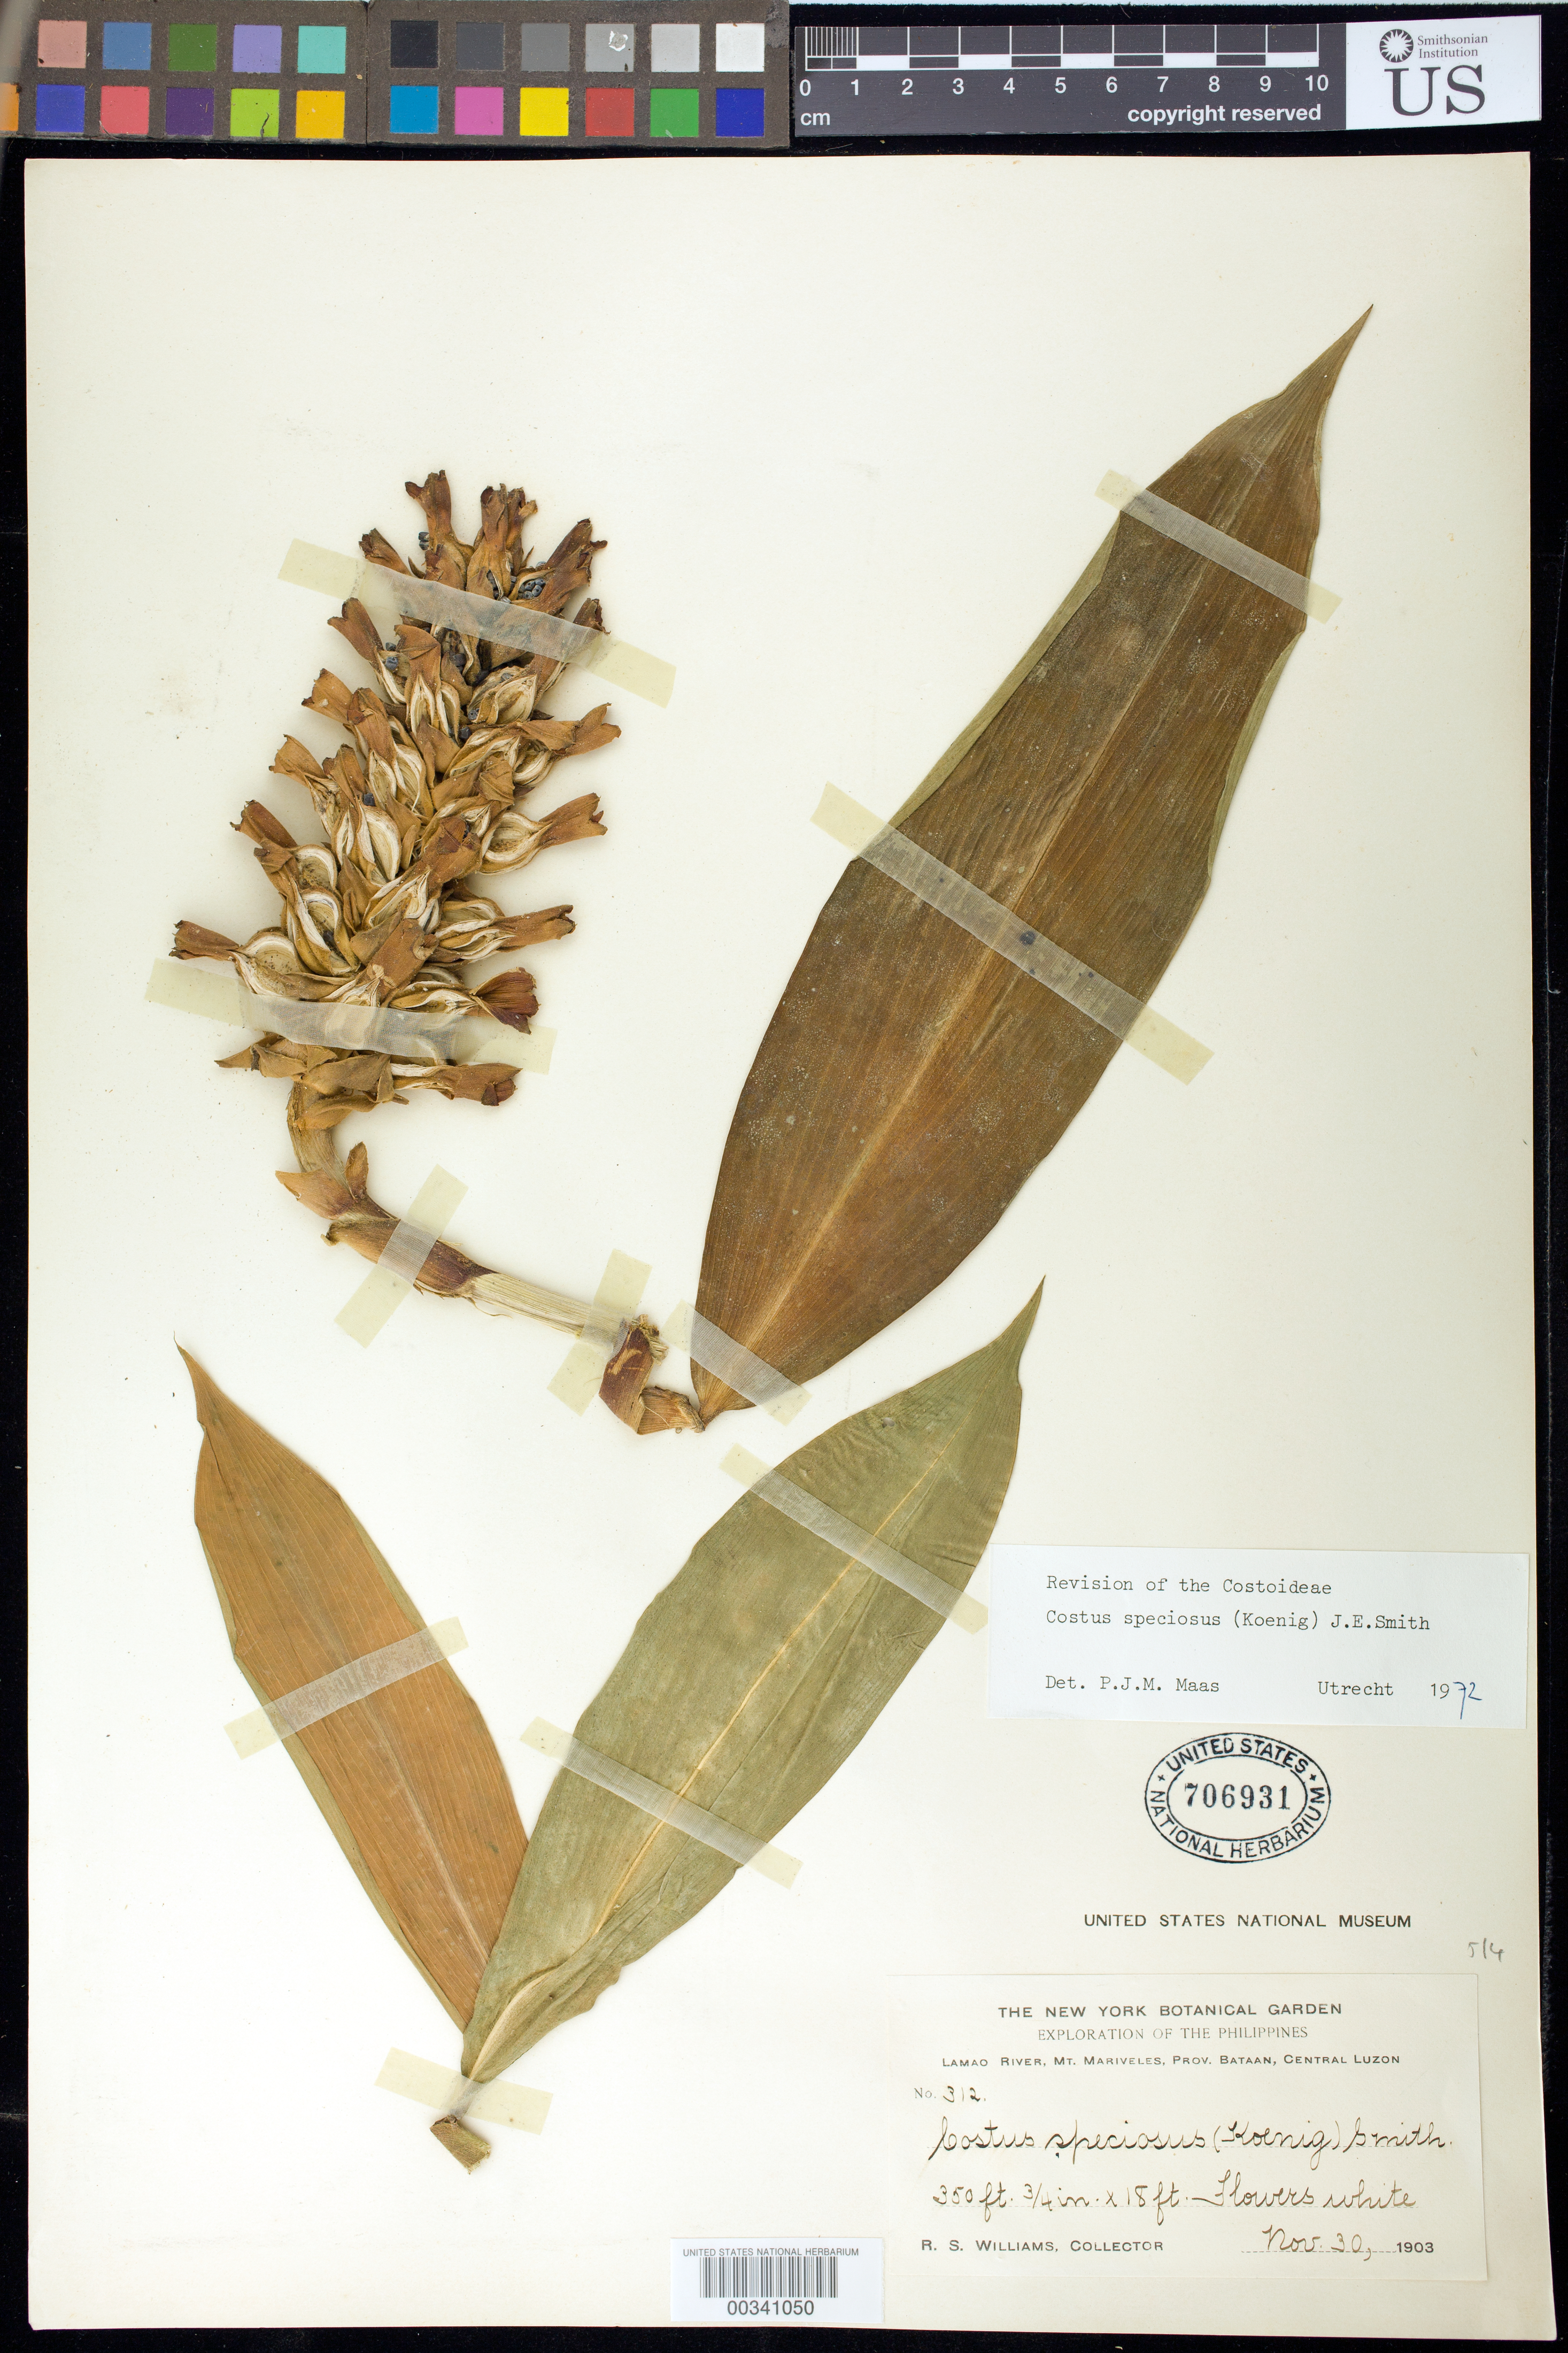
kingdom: Plantae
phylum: Tracheophyta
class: Liliopsida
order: Zingiberales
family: Costaceae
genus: Hellenia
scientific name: Hellenia speciosa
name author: (J. Koenig) S.R. Dutta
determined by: (US) Smithsonian Institution - National Museum of Natural History - Department of Botany (UNITED STATES)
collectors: R. S. Williams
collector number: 312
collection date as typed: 30 Nov 1903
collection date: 1903-11-30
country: Philippines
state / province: Central Luzon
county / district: Bataan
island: Luzon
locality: Lamao River, Mt. Mariveles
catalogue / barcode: US 706931